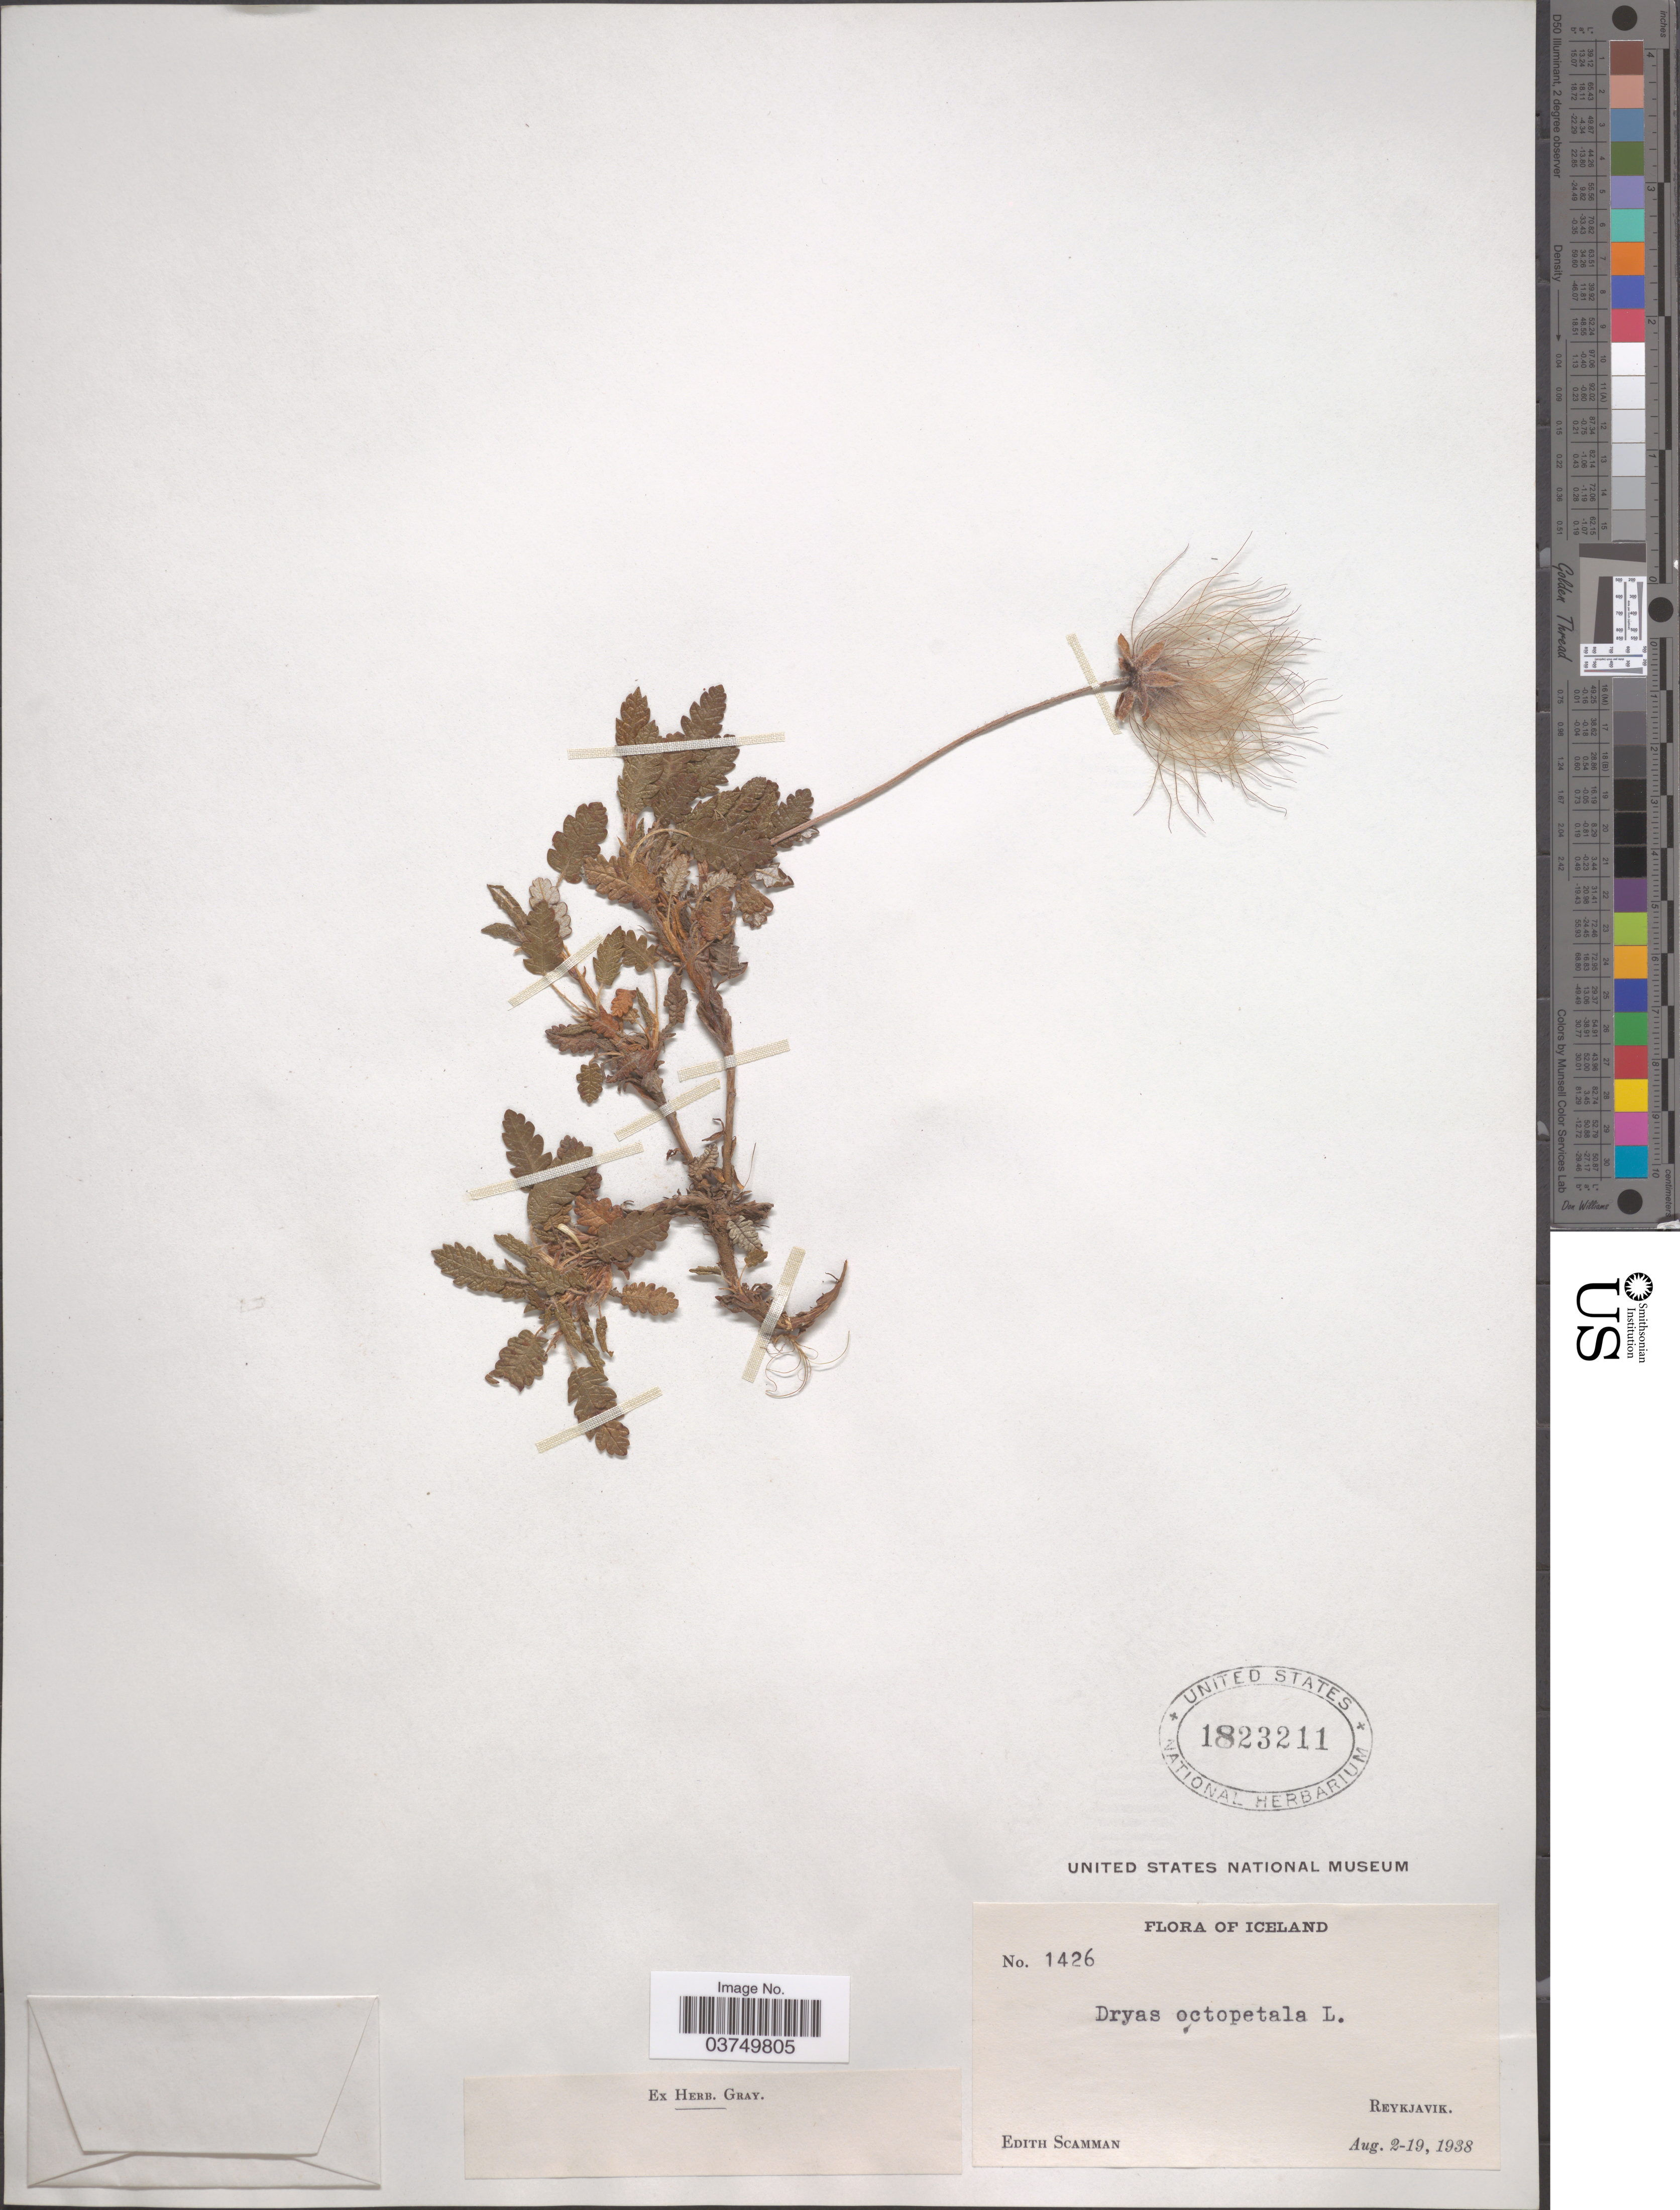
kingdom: Plantae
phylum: Tracheophyta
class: Magnoliopsida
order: Rosales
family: Rosaceae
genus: Dryas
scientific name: Dryas octopetala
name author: L.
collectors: E. Scamman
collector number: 1426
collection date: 1938-08-02/1938-08-19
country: Iceland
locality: Reykjavik.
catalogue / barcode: US 1823211